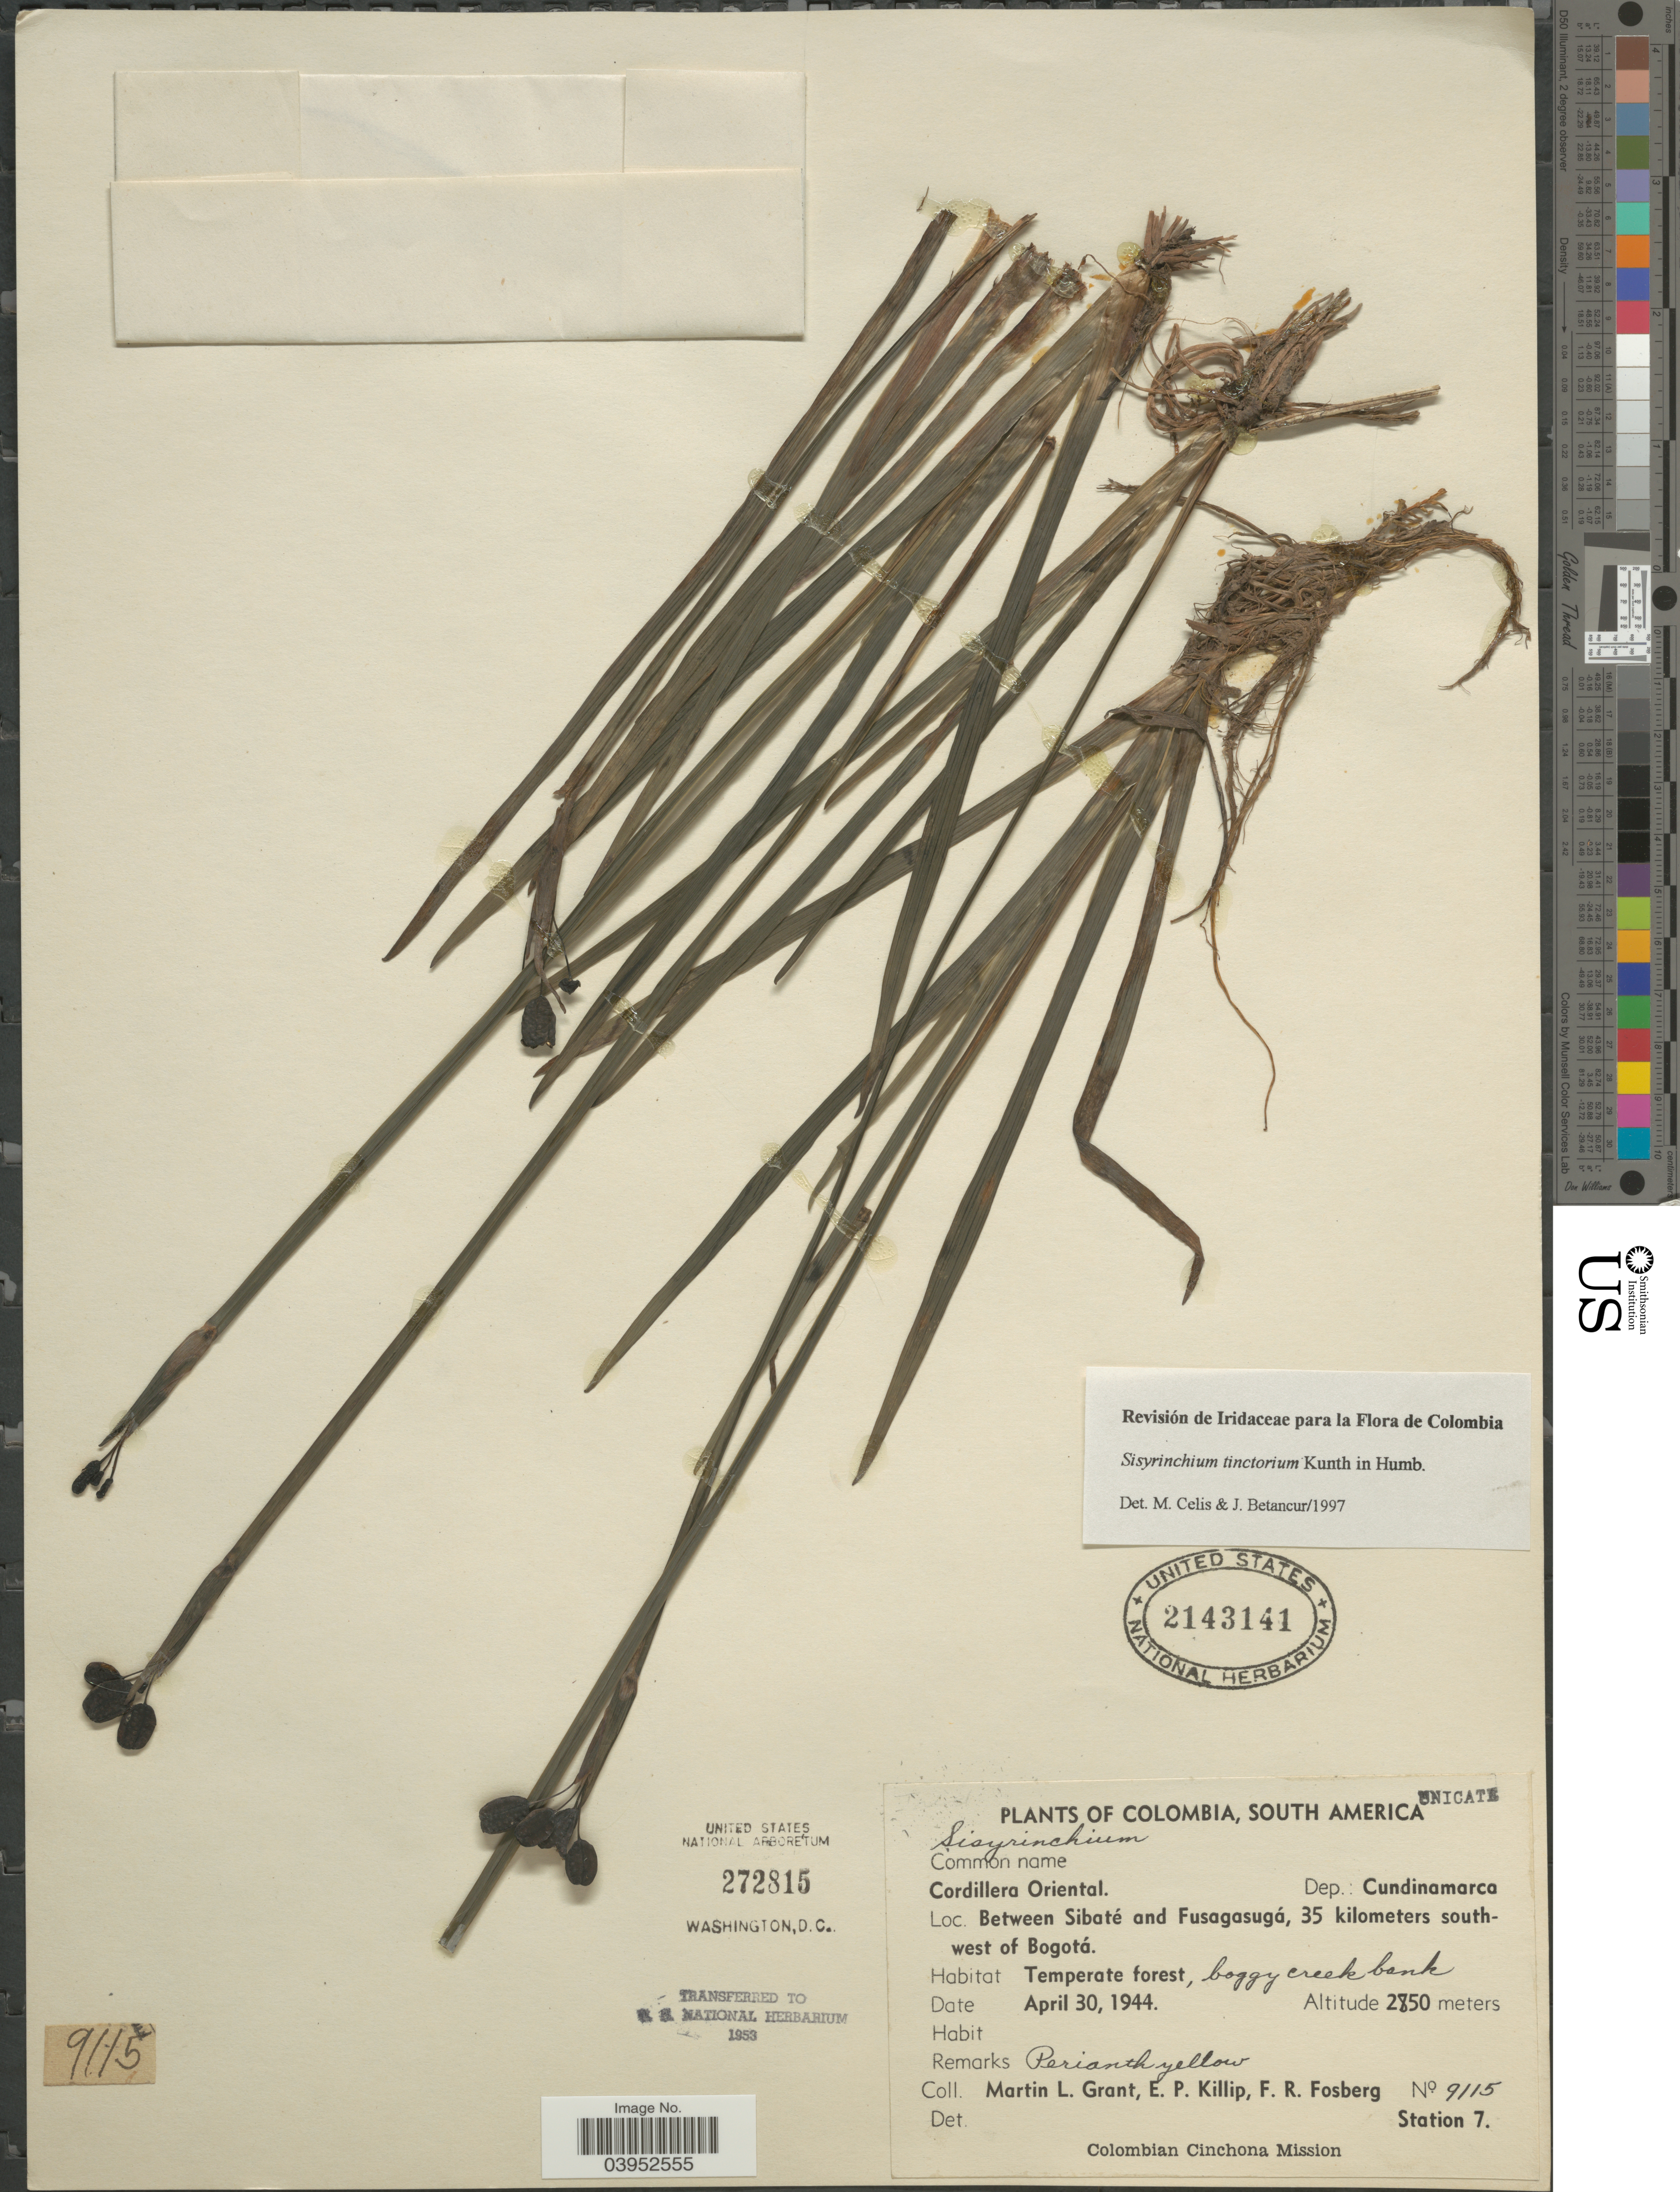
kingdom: Plantae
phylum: Tracheophyta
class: Liliopsida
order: Asparagales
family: Iridaceae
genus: Sisyrinchium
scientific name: Sisyrinchium tinctorium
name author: Kunth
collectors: M. L. Grant, E. P. Killip & F. R. Fosberg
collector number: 9115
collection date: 1944-04-30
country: Colombia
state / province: Cundinamarca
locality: Cordillera Oriental. Dep.: Cundinamarca. Between Sibaté and Fusagasugá. 35 kilometers southwest of Bogotá. Temperate forest, boggy creek bank. Station 7.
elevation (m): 2850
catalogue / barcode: US 2143141